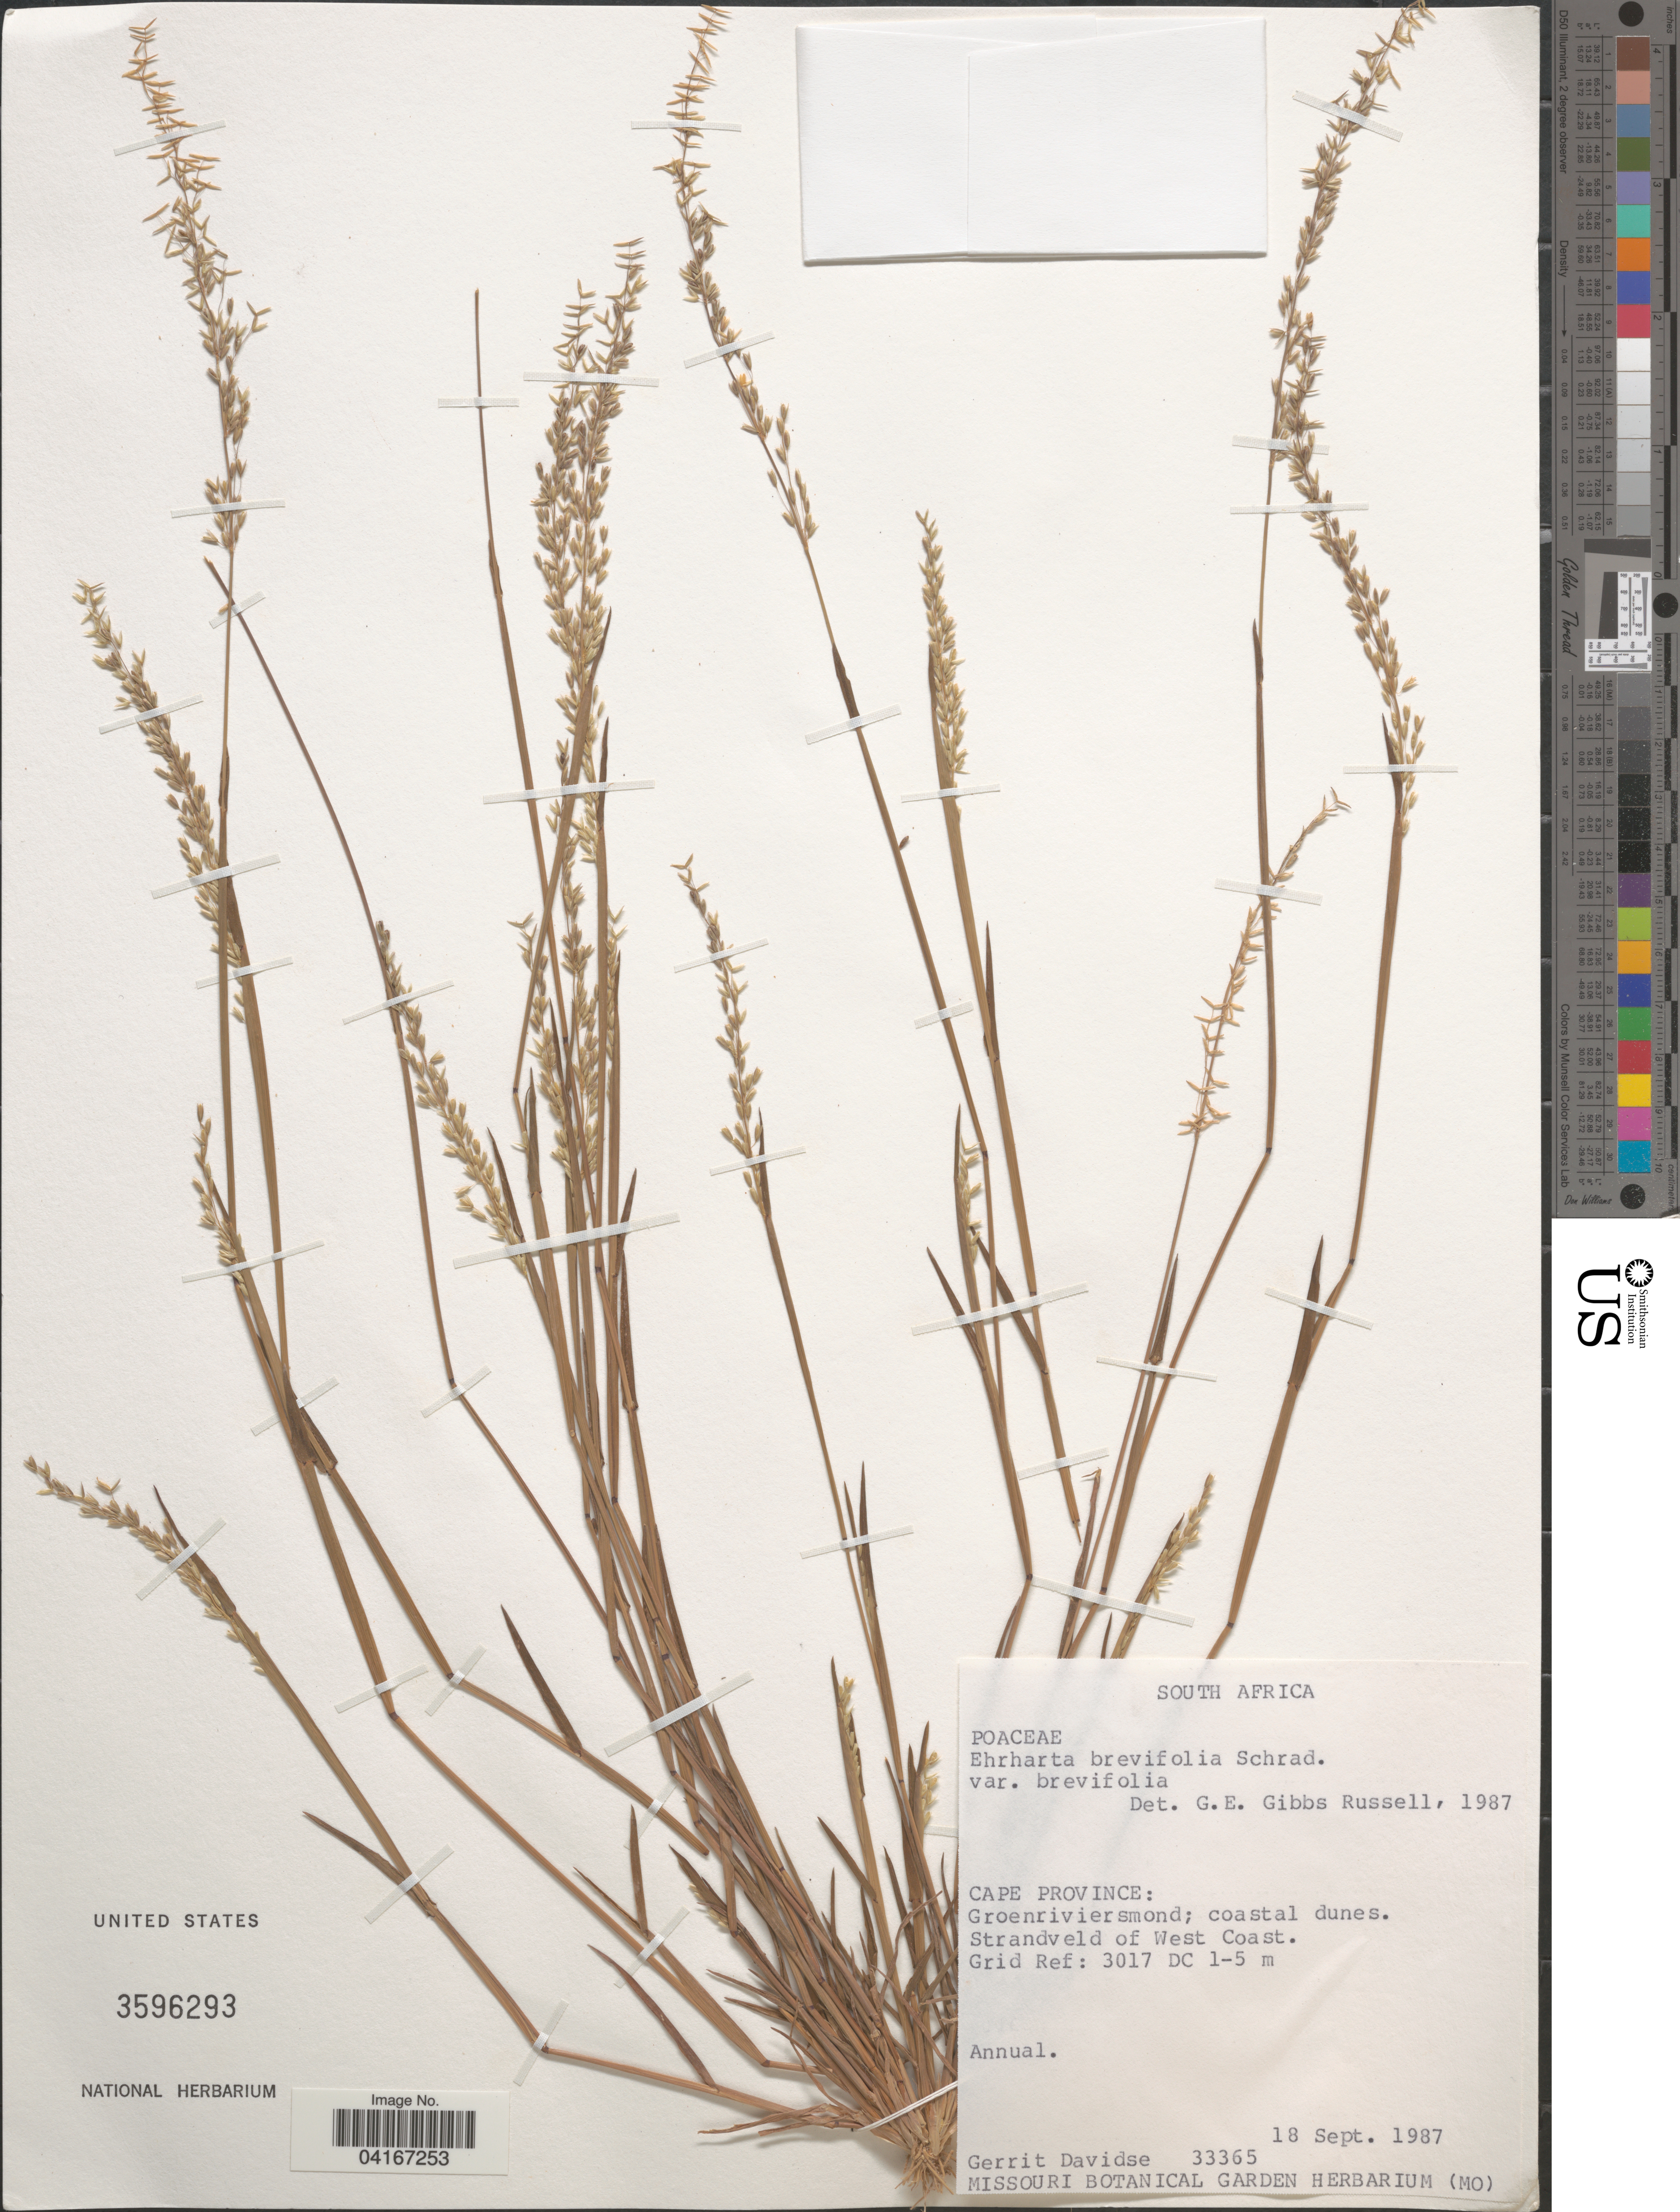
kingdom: Plantae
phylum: Tracheophyta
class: Liliopsida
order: Poales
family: Poaceae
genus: Ehrharta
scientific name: Ehrharta brevifolia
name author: Schrad.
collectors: G. Davidse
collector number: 33365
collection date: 1987-09-18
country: South Africa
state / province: Northern Cape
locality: Groenriviersmond; coastal dunes. Strandveld of West Coast. Grid Ref: 3017 DC.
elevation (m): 1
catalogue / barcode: US 3596293